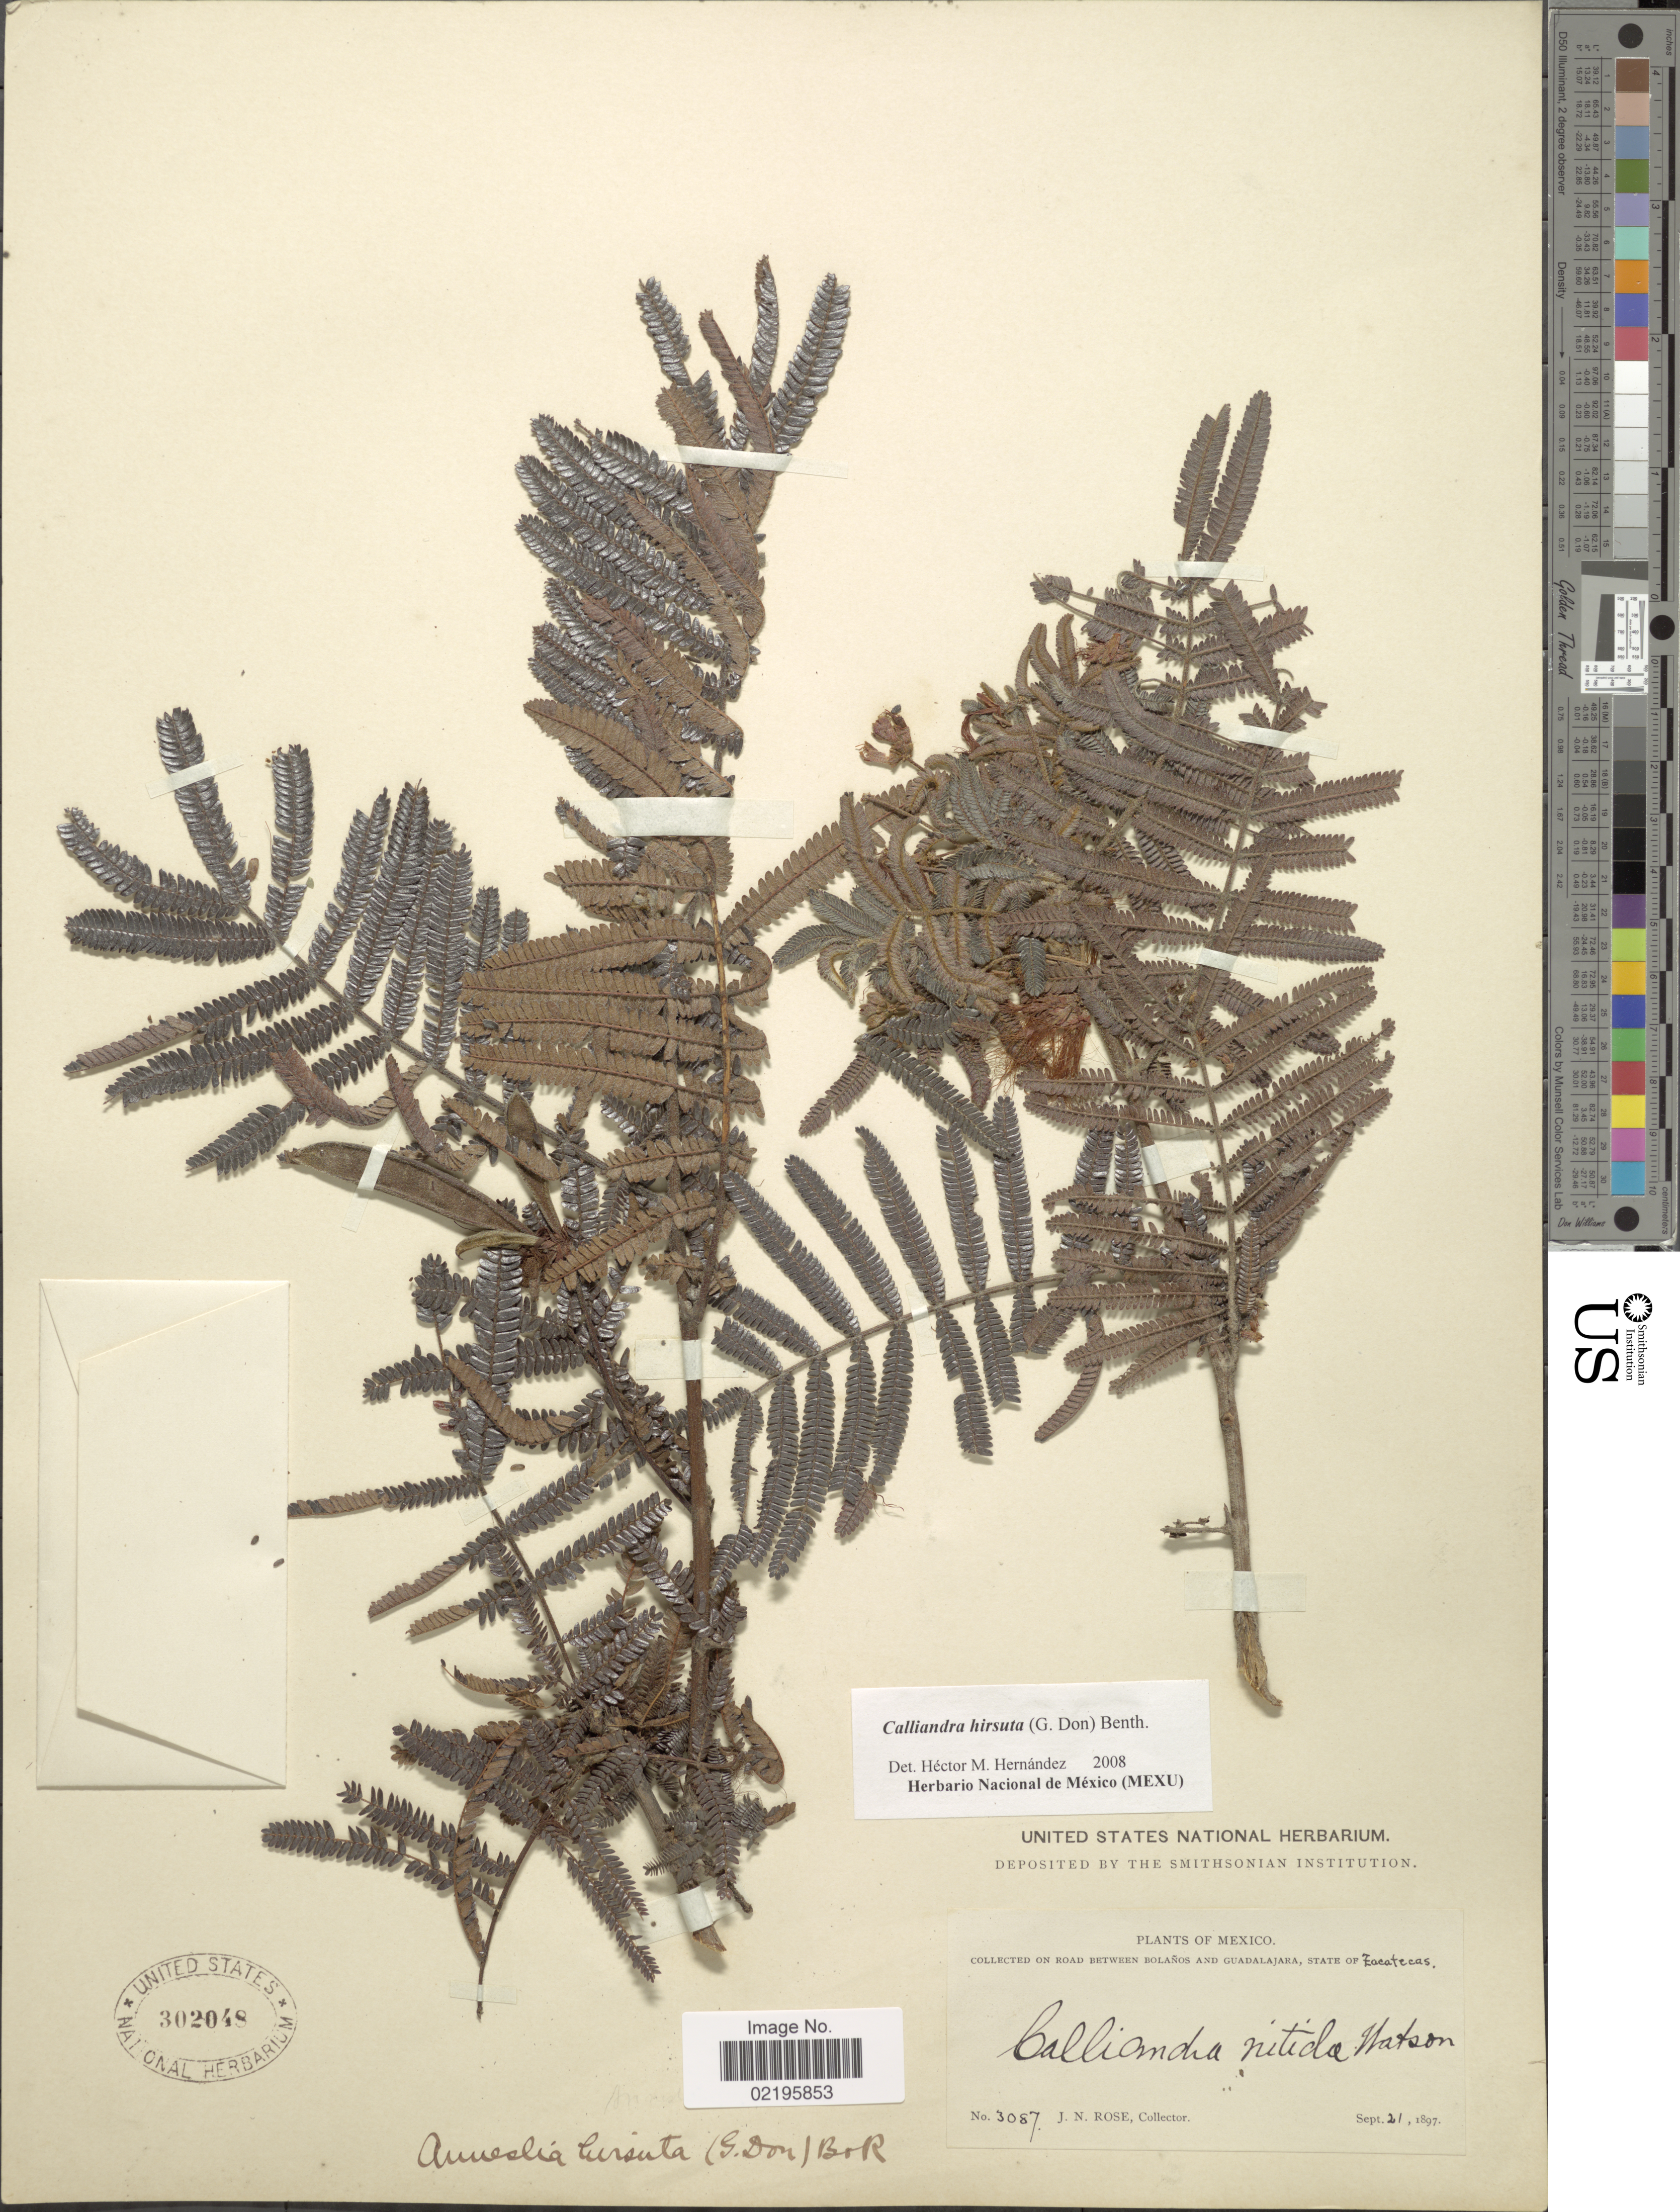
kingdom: Plantae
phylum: Tracheophyta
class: Magnoliopsida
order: Fabales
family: Fabaceae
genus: Calliandra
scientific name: Calliandra hirsuta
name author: Benth.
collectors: J. N. Rose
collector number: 3087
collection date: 1897-09-21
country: Mexico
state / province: Zacatecas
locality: Road between Bolanos and Guadalajara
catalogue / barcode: US 302048